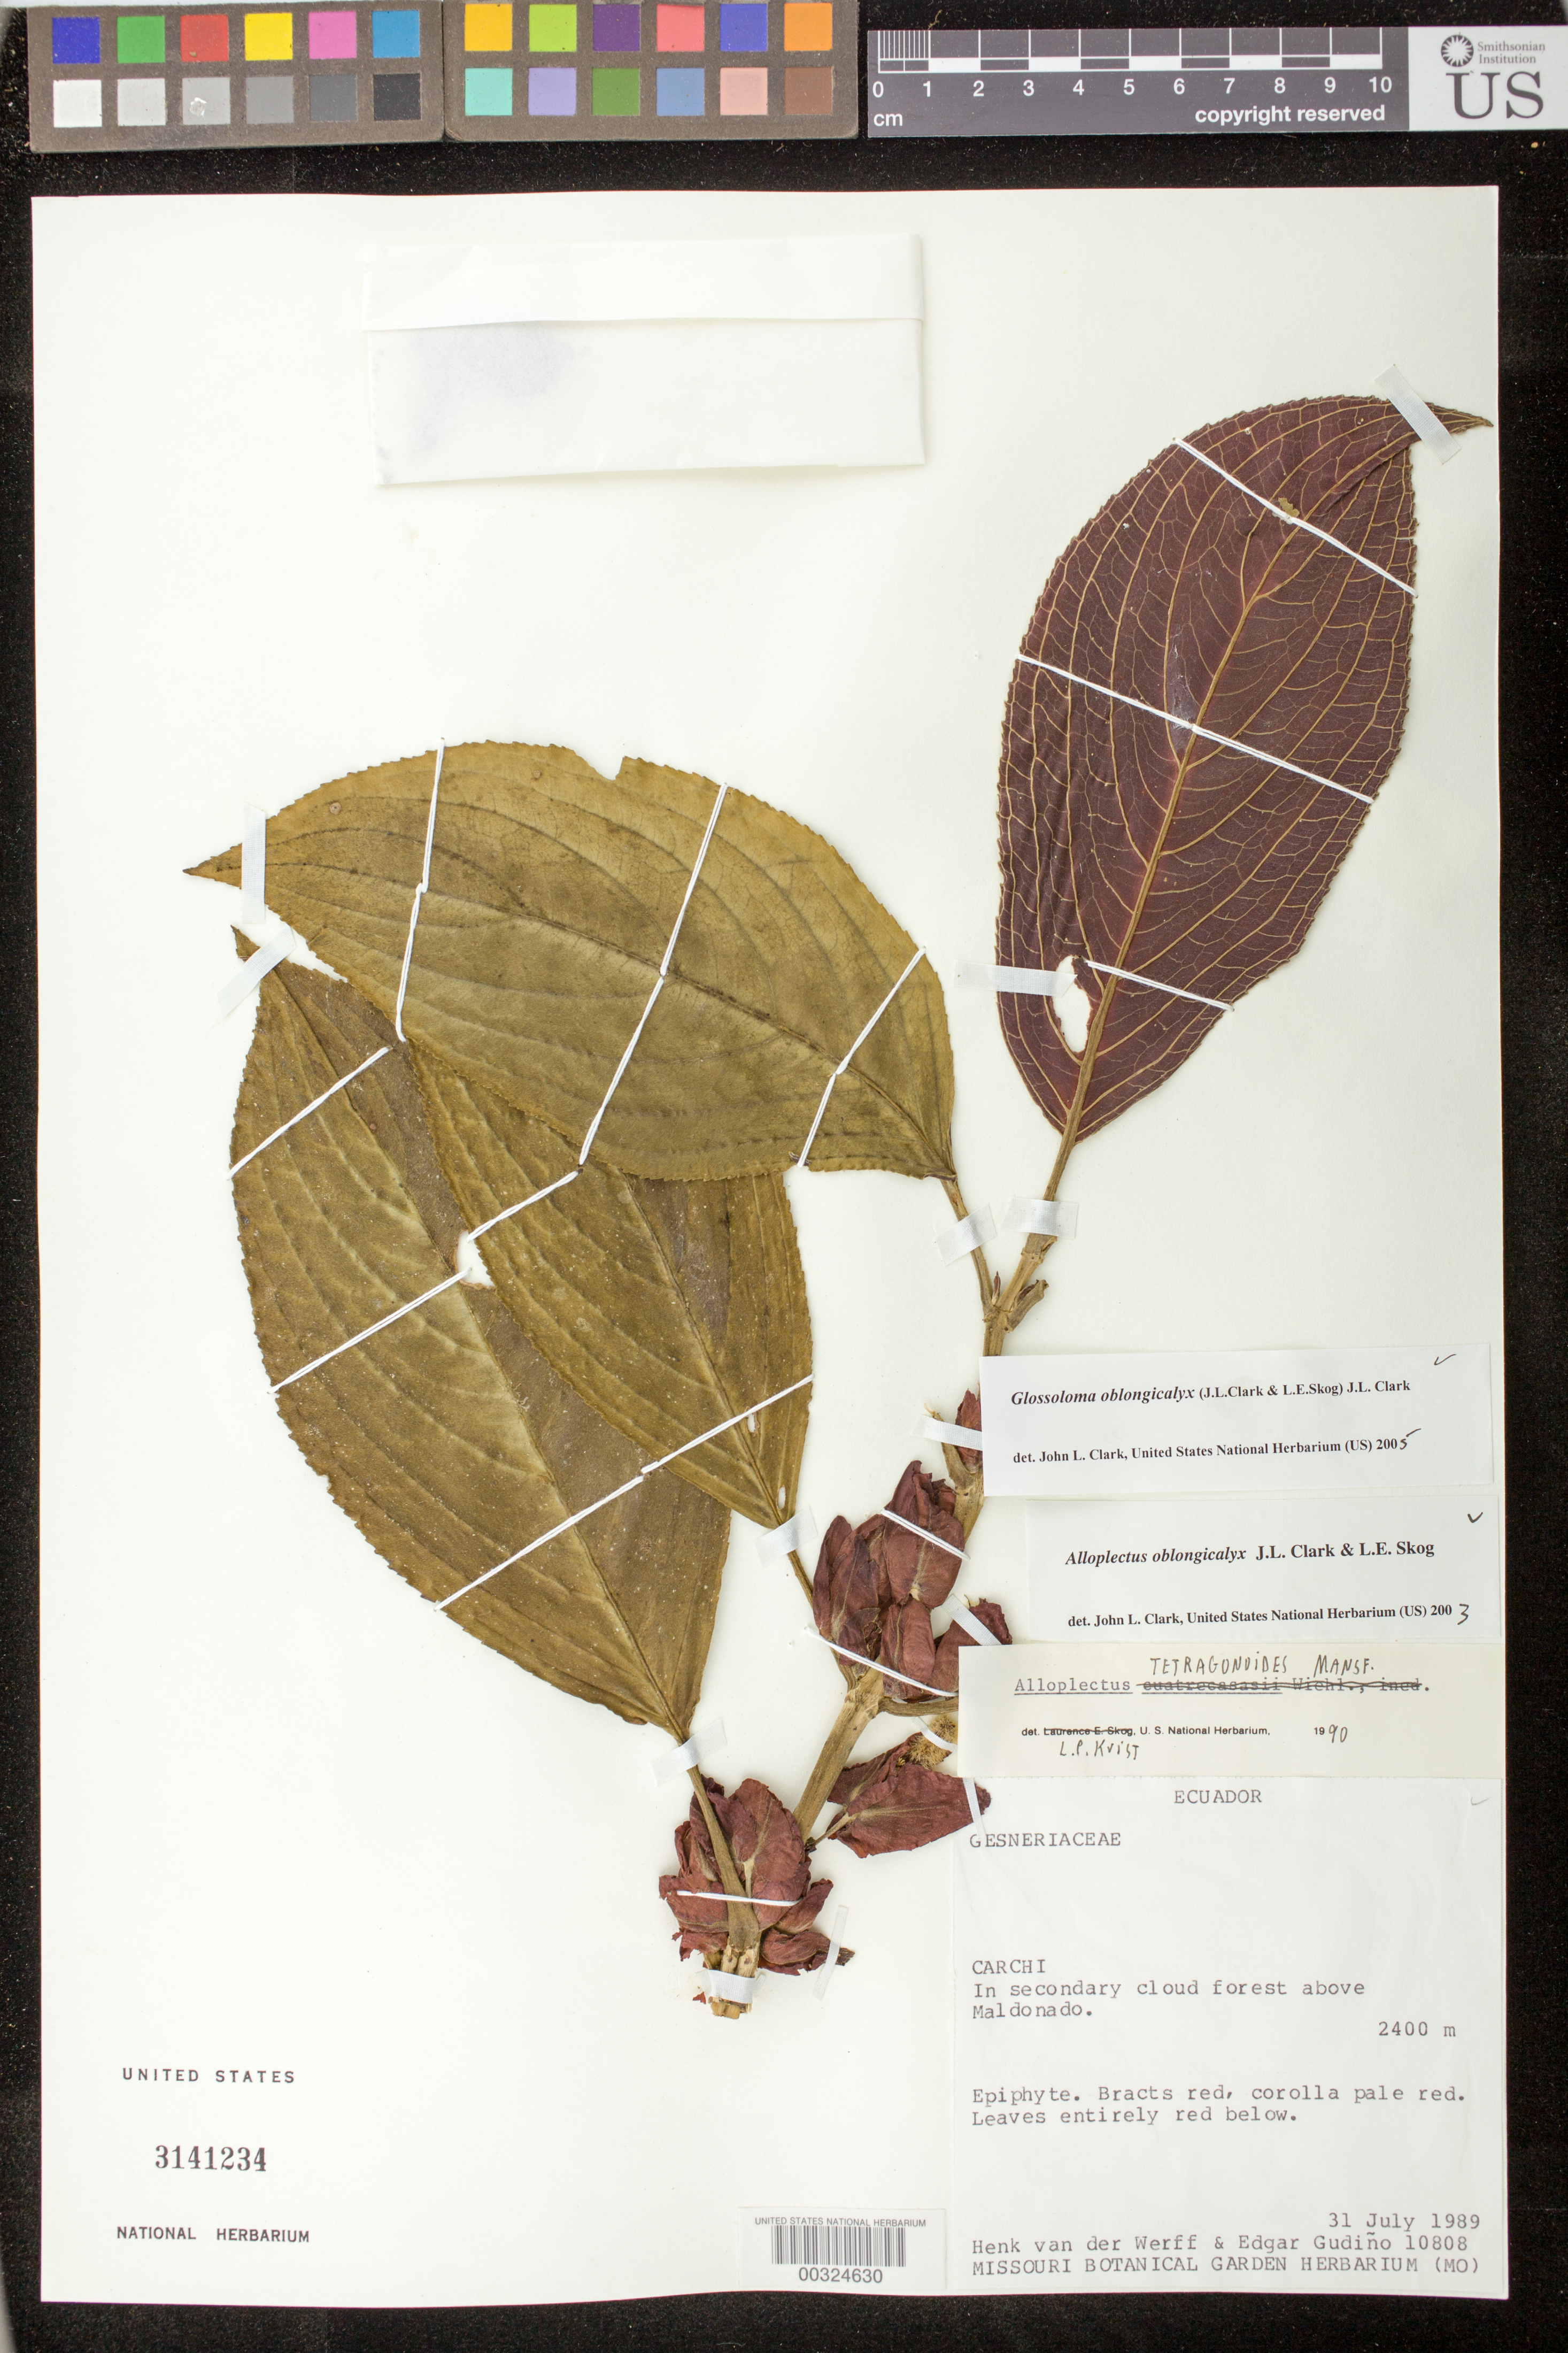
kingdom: Plantae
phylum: Tracheophyta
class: Magnoliopsida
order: Lamiales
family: Gesneriaceae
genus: Glossoloma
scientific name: Glossoloma oblongicalyx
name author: (J.L. Clark & L.E. Skog) J.L. Clark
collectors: H. van der Werff & E. Gudiño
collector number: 10808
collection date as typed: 31 Jul 1989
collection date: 1989-07-31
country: Ecuador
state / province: Carchi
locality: Above Maldonado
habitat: Secondary cloud forest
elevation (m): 2400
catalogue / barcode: US 3141234